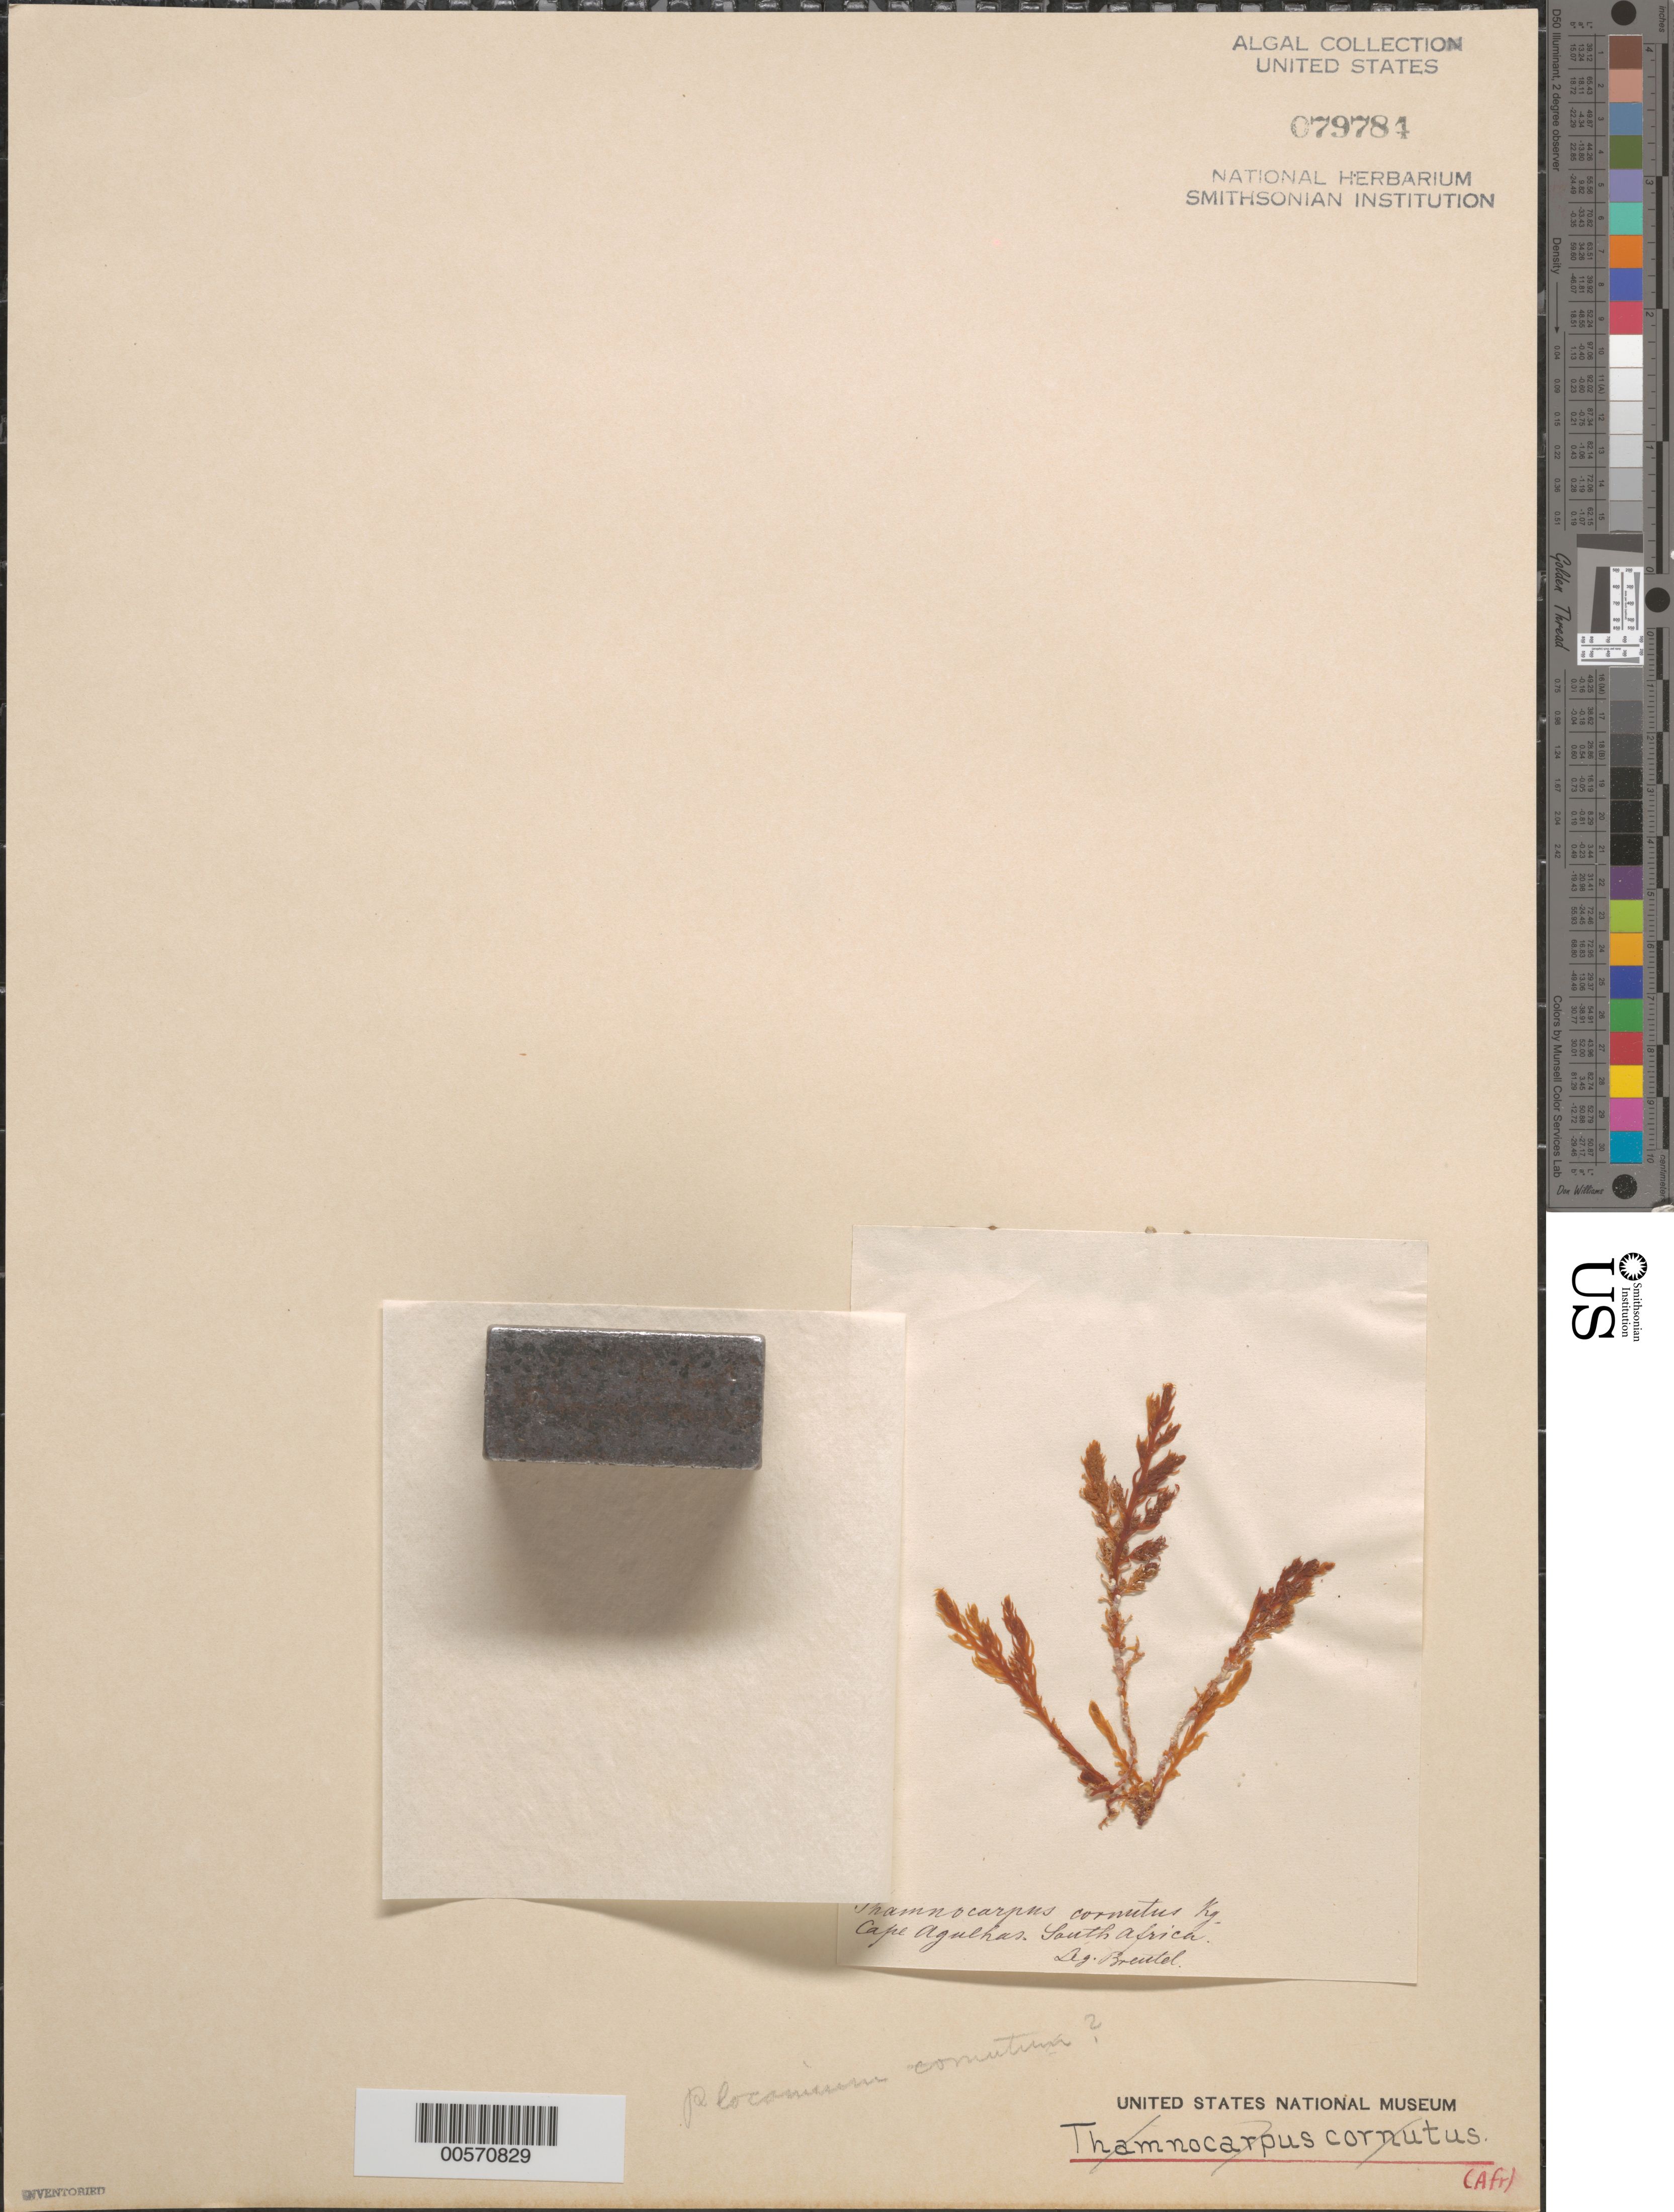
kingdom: Plantae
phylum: Rhodophyta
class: Florideophyceae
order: Plocamiales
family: Plocamiaceae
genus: Plocamium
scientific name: Plocamium cornutum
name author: (Turner) Harv.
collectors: J. Breutel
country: South Africa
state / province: Western Cape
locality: Cape agulhas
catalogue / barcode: US 79784